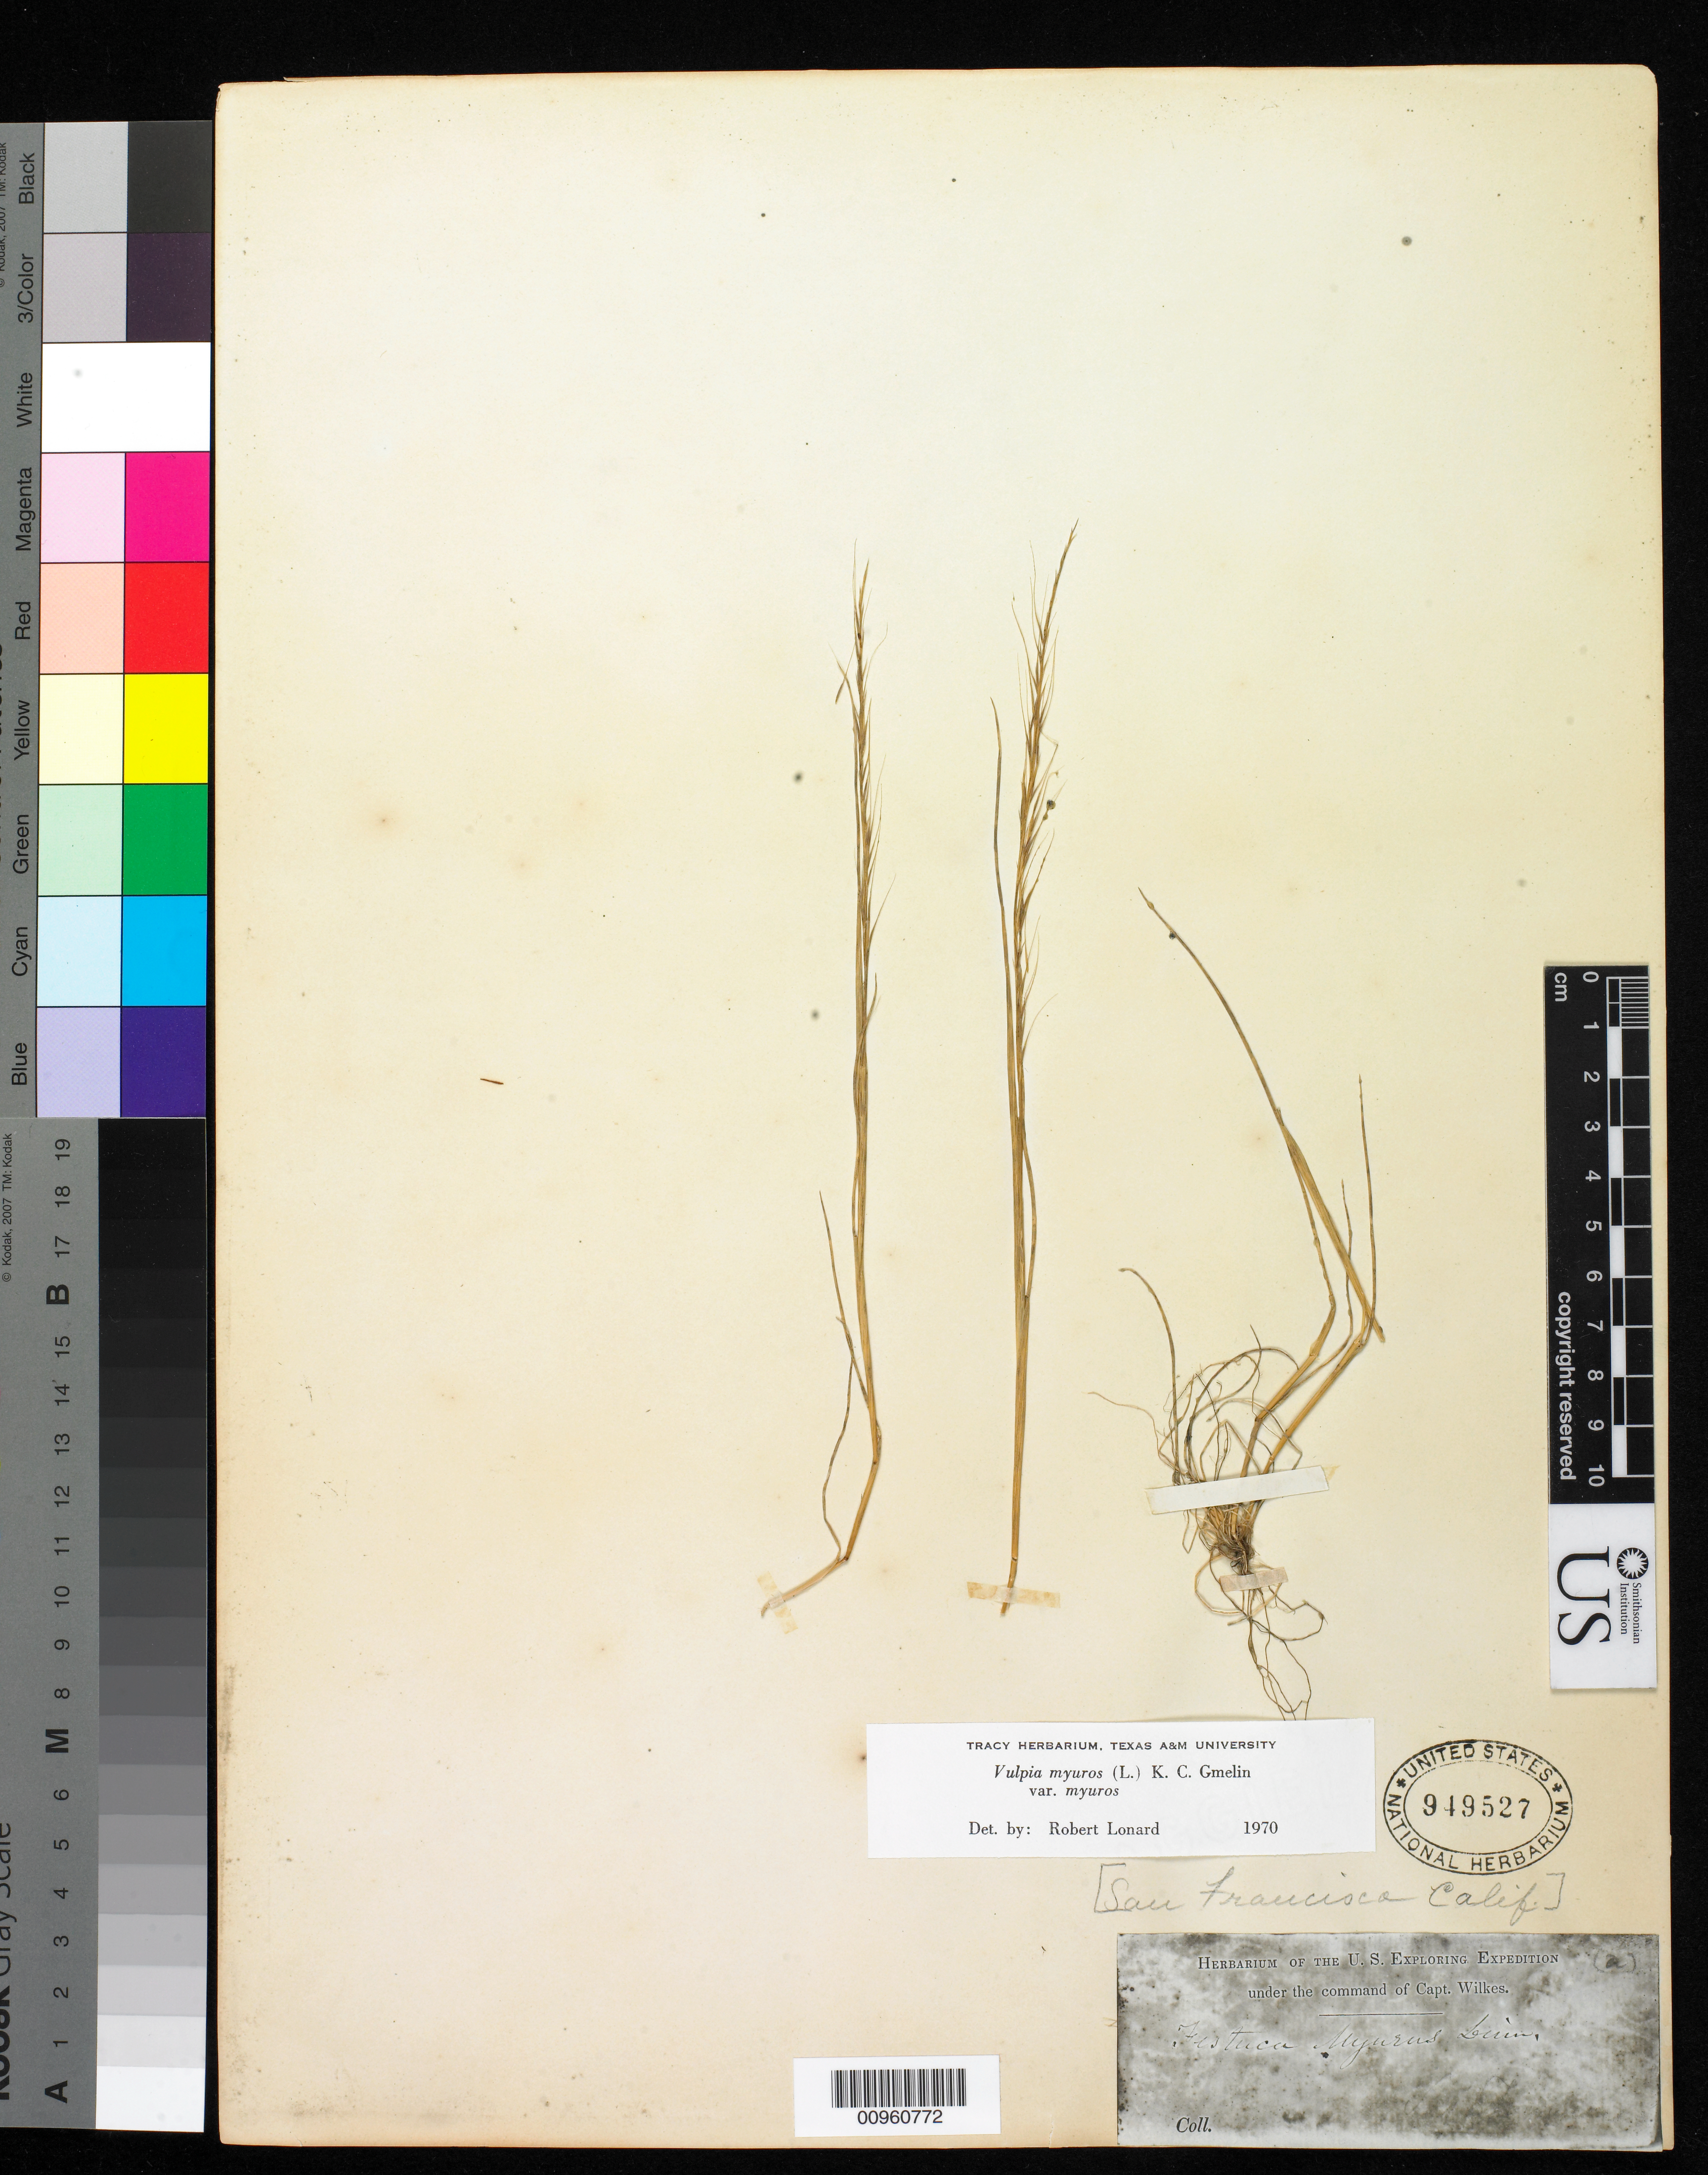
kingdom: Plantae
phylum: Tracheophyta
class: Liliopsida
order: Poales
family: Poaceae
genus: Festuca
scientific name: Festuca myuros var. myuros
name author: L.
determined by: Poaceae Reorganization Project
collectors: Wilkes Explor. Exped.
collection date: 1838/1842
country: United States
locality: Oregon and California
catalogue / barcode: US 949527